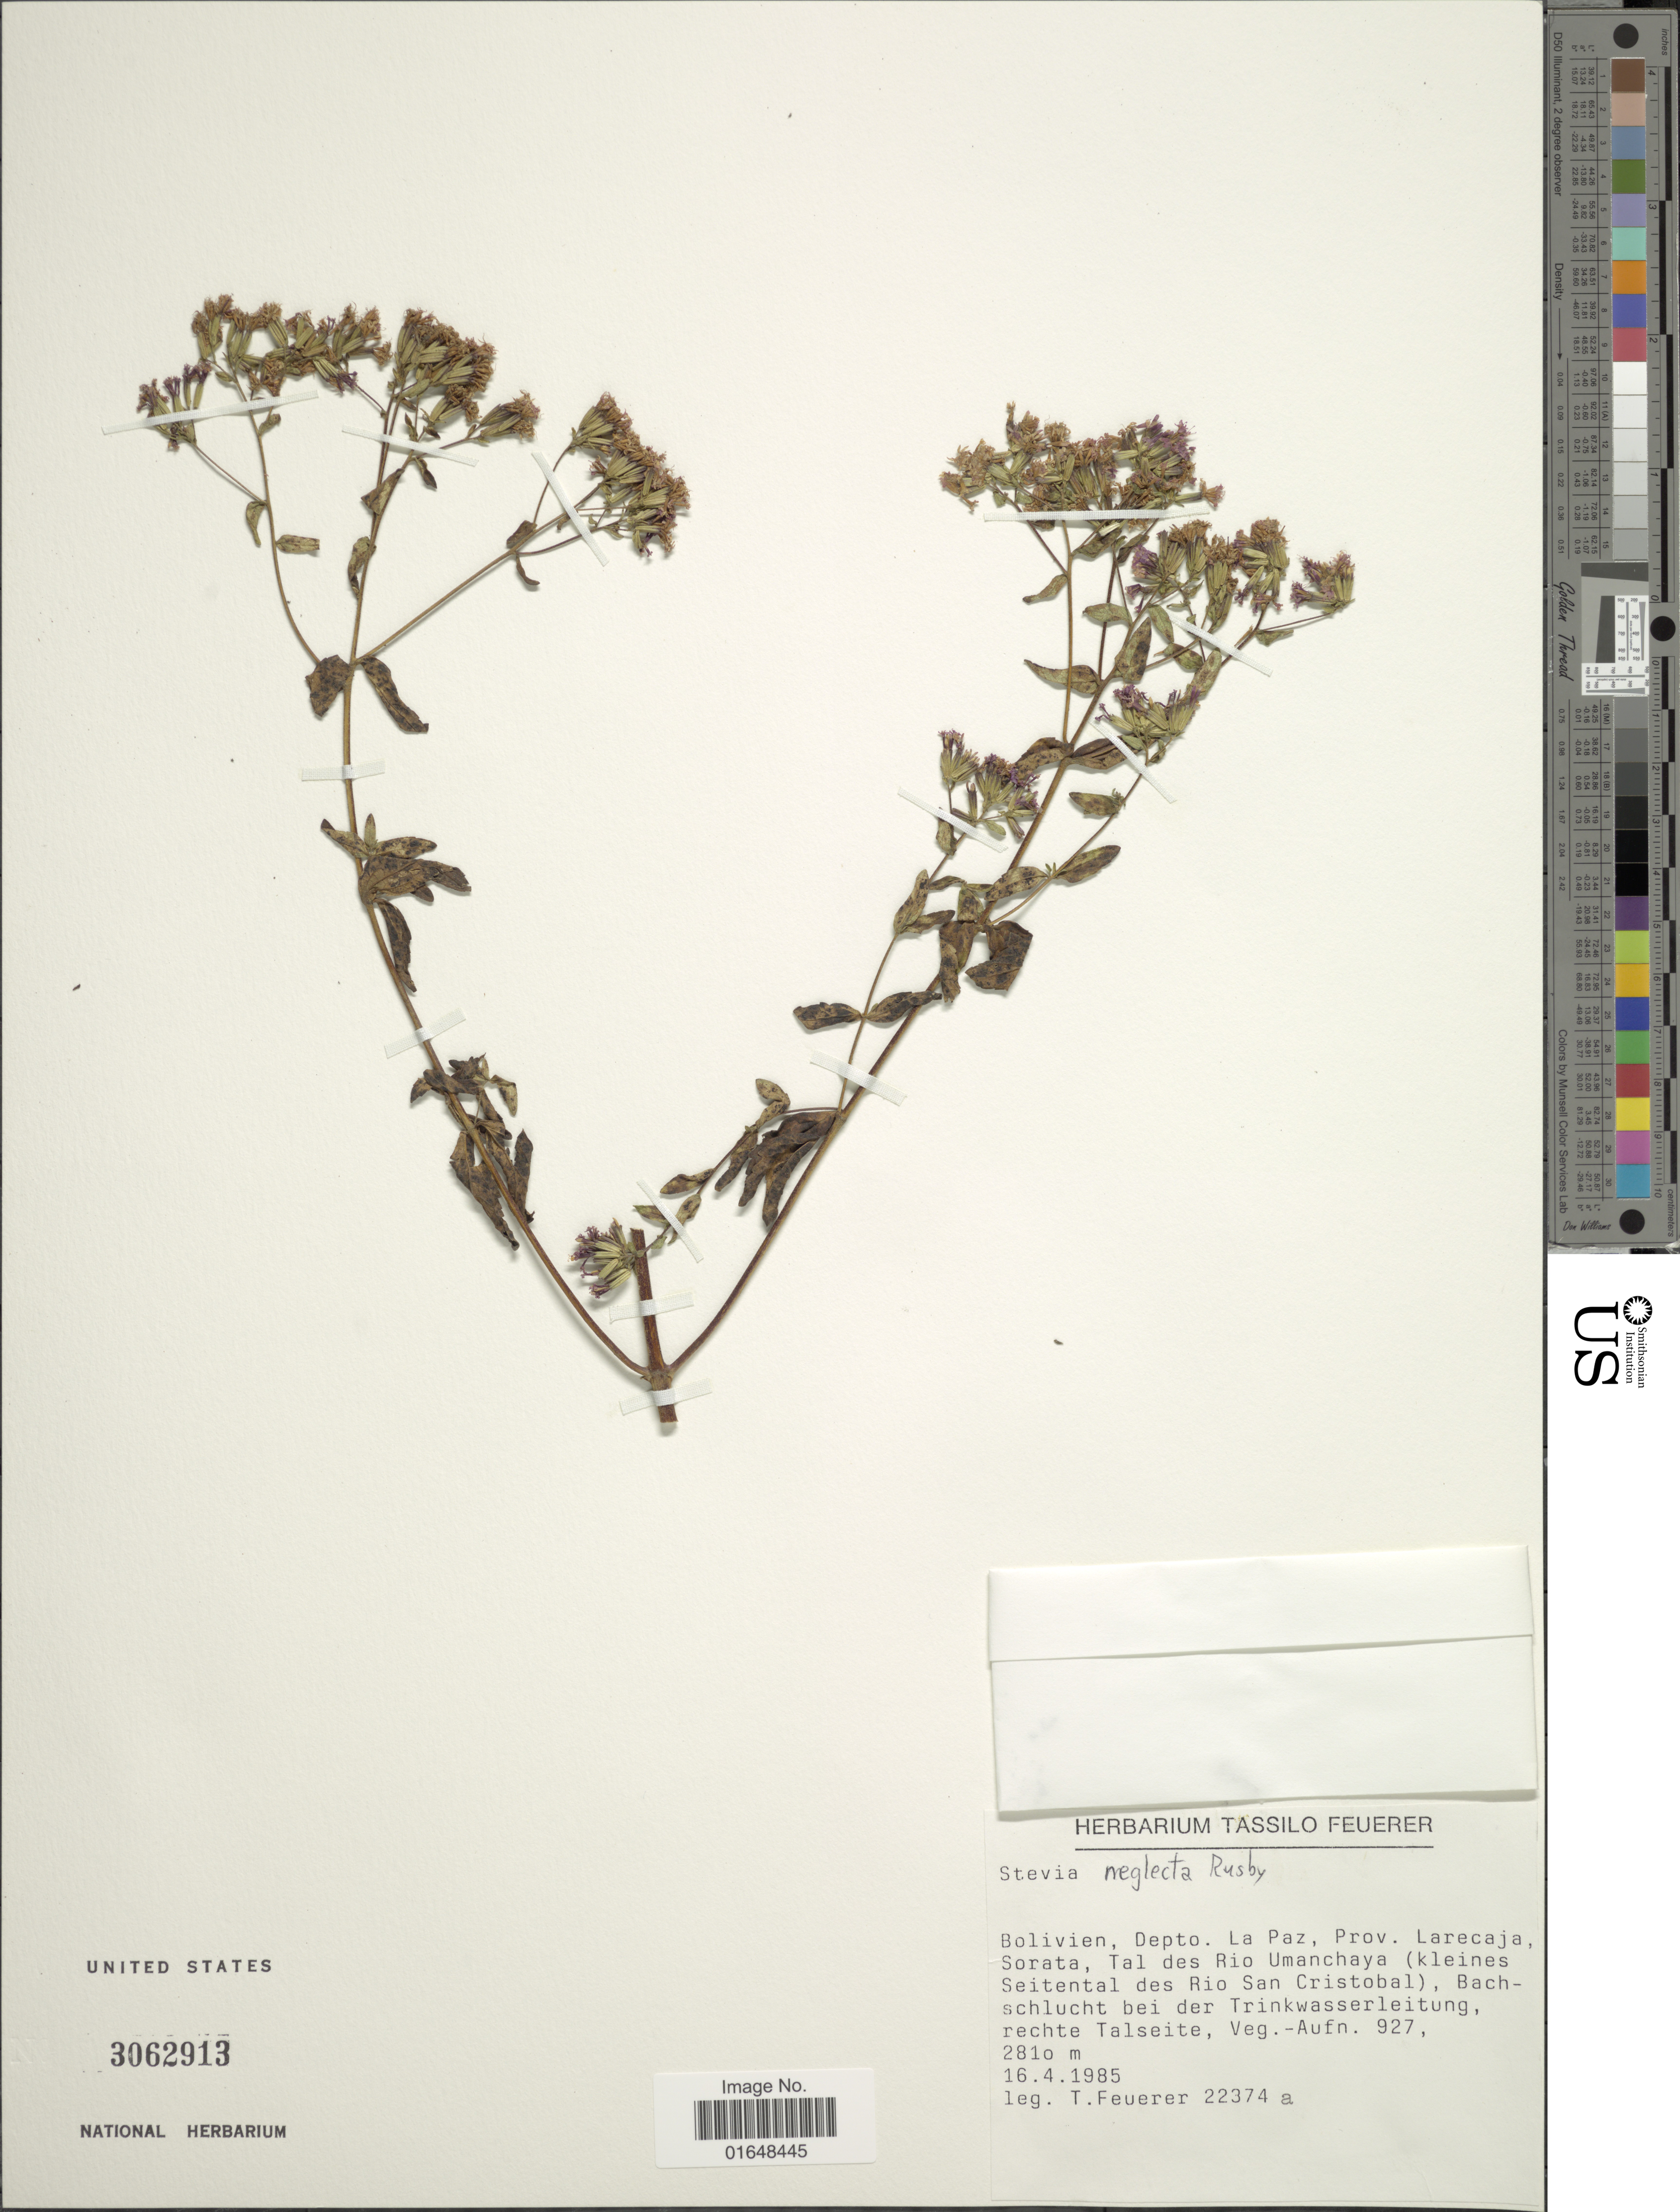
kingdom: Plantae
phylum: Tracheophyta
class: Magnoliopsida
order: Asterales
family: Asteraceae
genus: Stevia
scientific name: Stevia neglecta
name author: Rusby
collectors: T. Feuerer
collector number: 22374a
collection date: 1985-04-16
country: Bolivia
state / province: La Paz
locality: Bolivien, Depto. La Paz, Prov. Larecaja, Sorata, Tal des Rio Umanchaya (kleines Seitental des Rio San Cristobal), Bachschlucht bei der Trinkwasserleitung, rechte Talseite, Veg.-Aufn. 927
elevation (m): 2810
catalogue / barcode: US 3062913